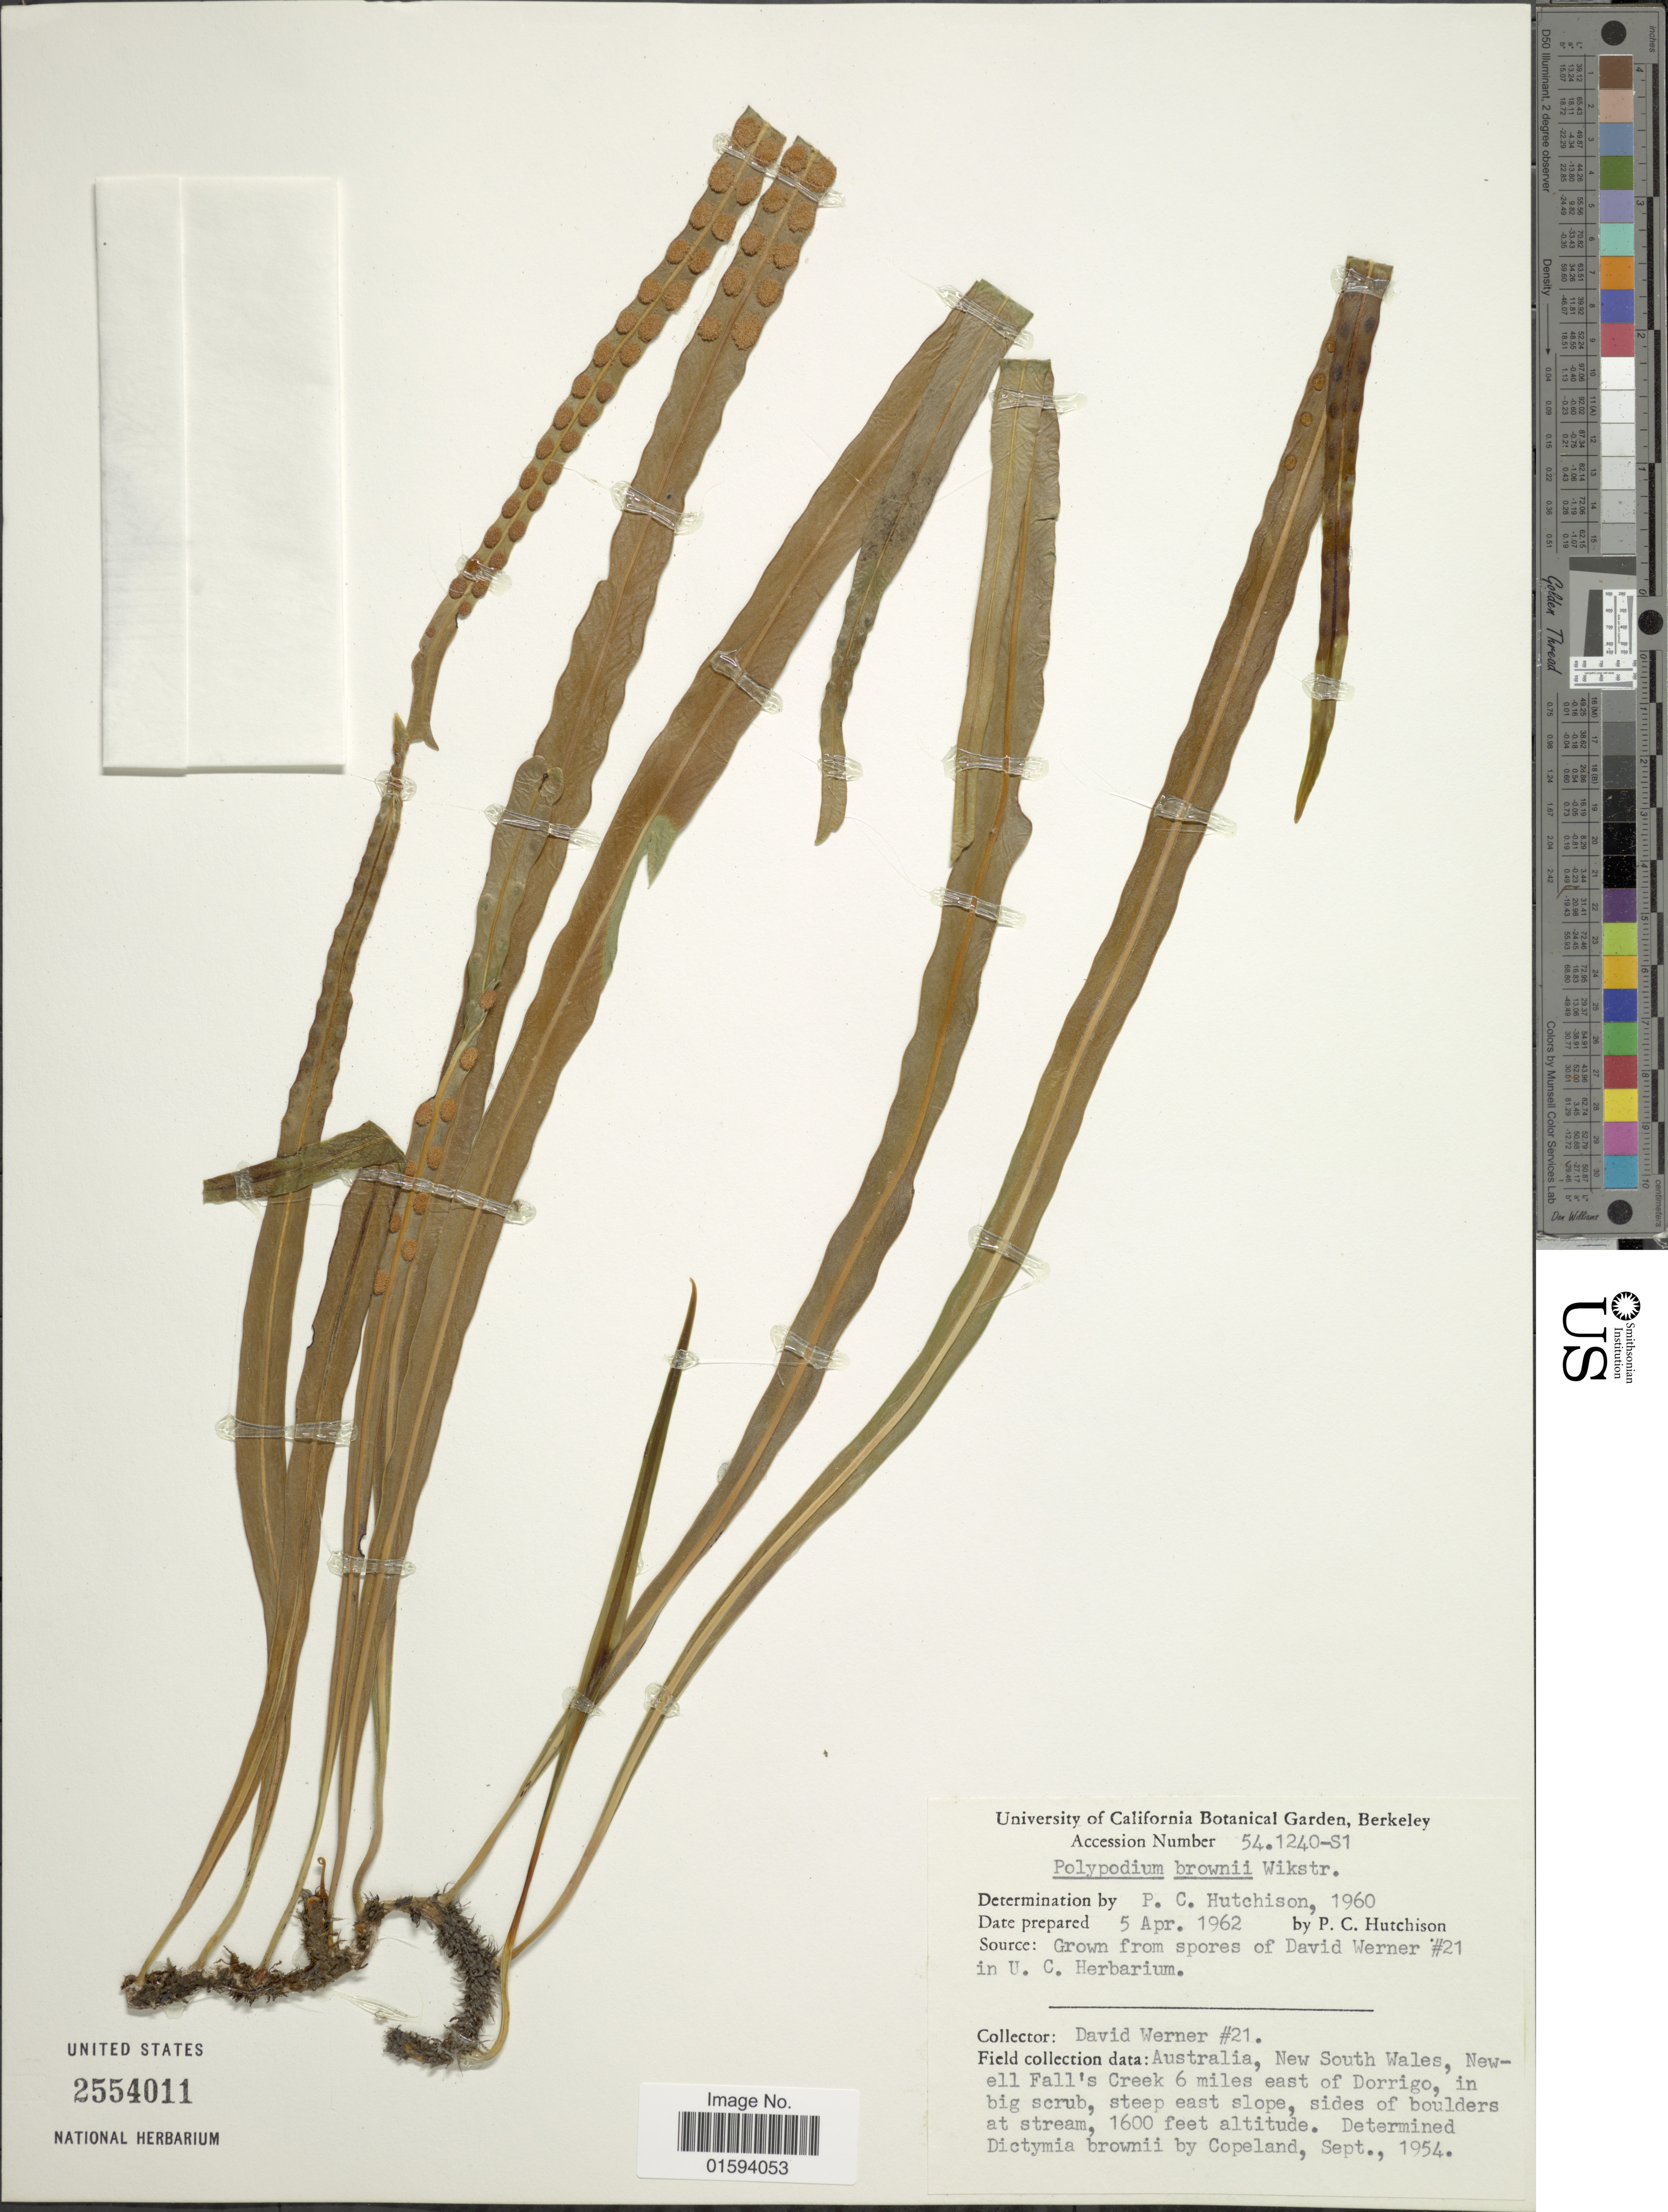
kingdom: Plantae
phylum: Tracheophyta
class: Polypodiopsida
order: Polypodiales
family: Polypodiaceae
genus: Polypodium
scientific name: Polypodium brownii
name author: (Wikstr.) E. Fourn.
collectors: P. C. Hutchison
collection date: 1962-04-05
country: United States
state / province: California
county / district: Alameda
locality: University of California Botanical Garden, Berkeley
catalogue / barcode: US 2554011